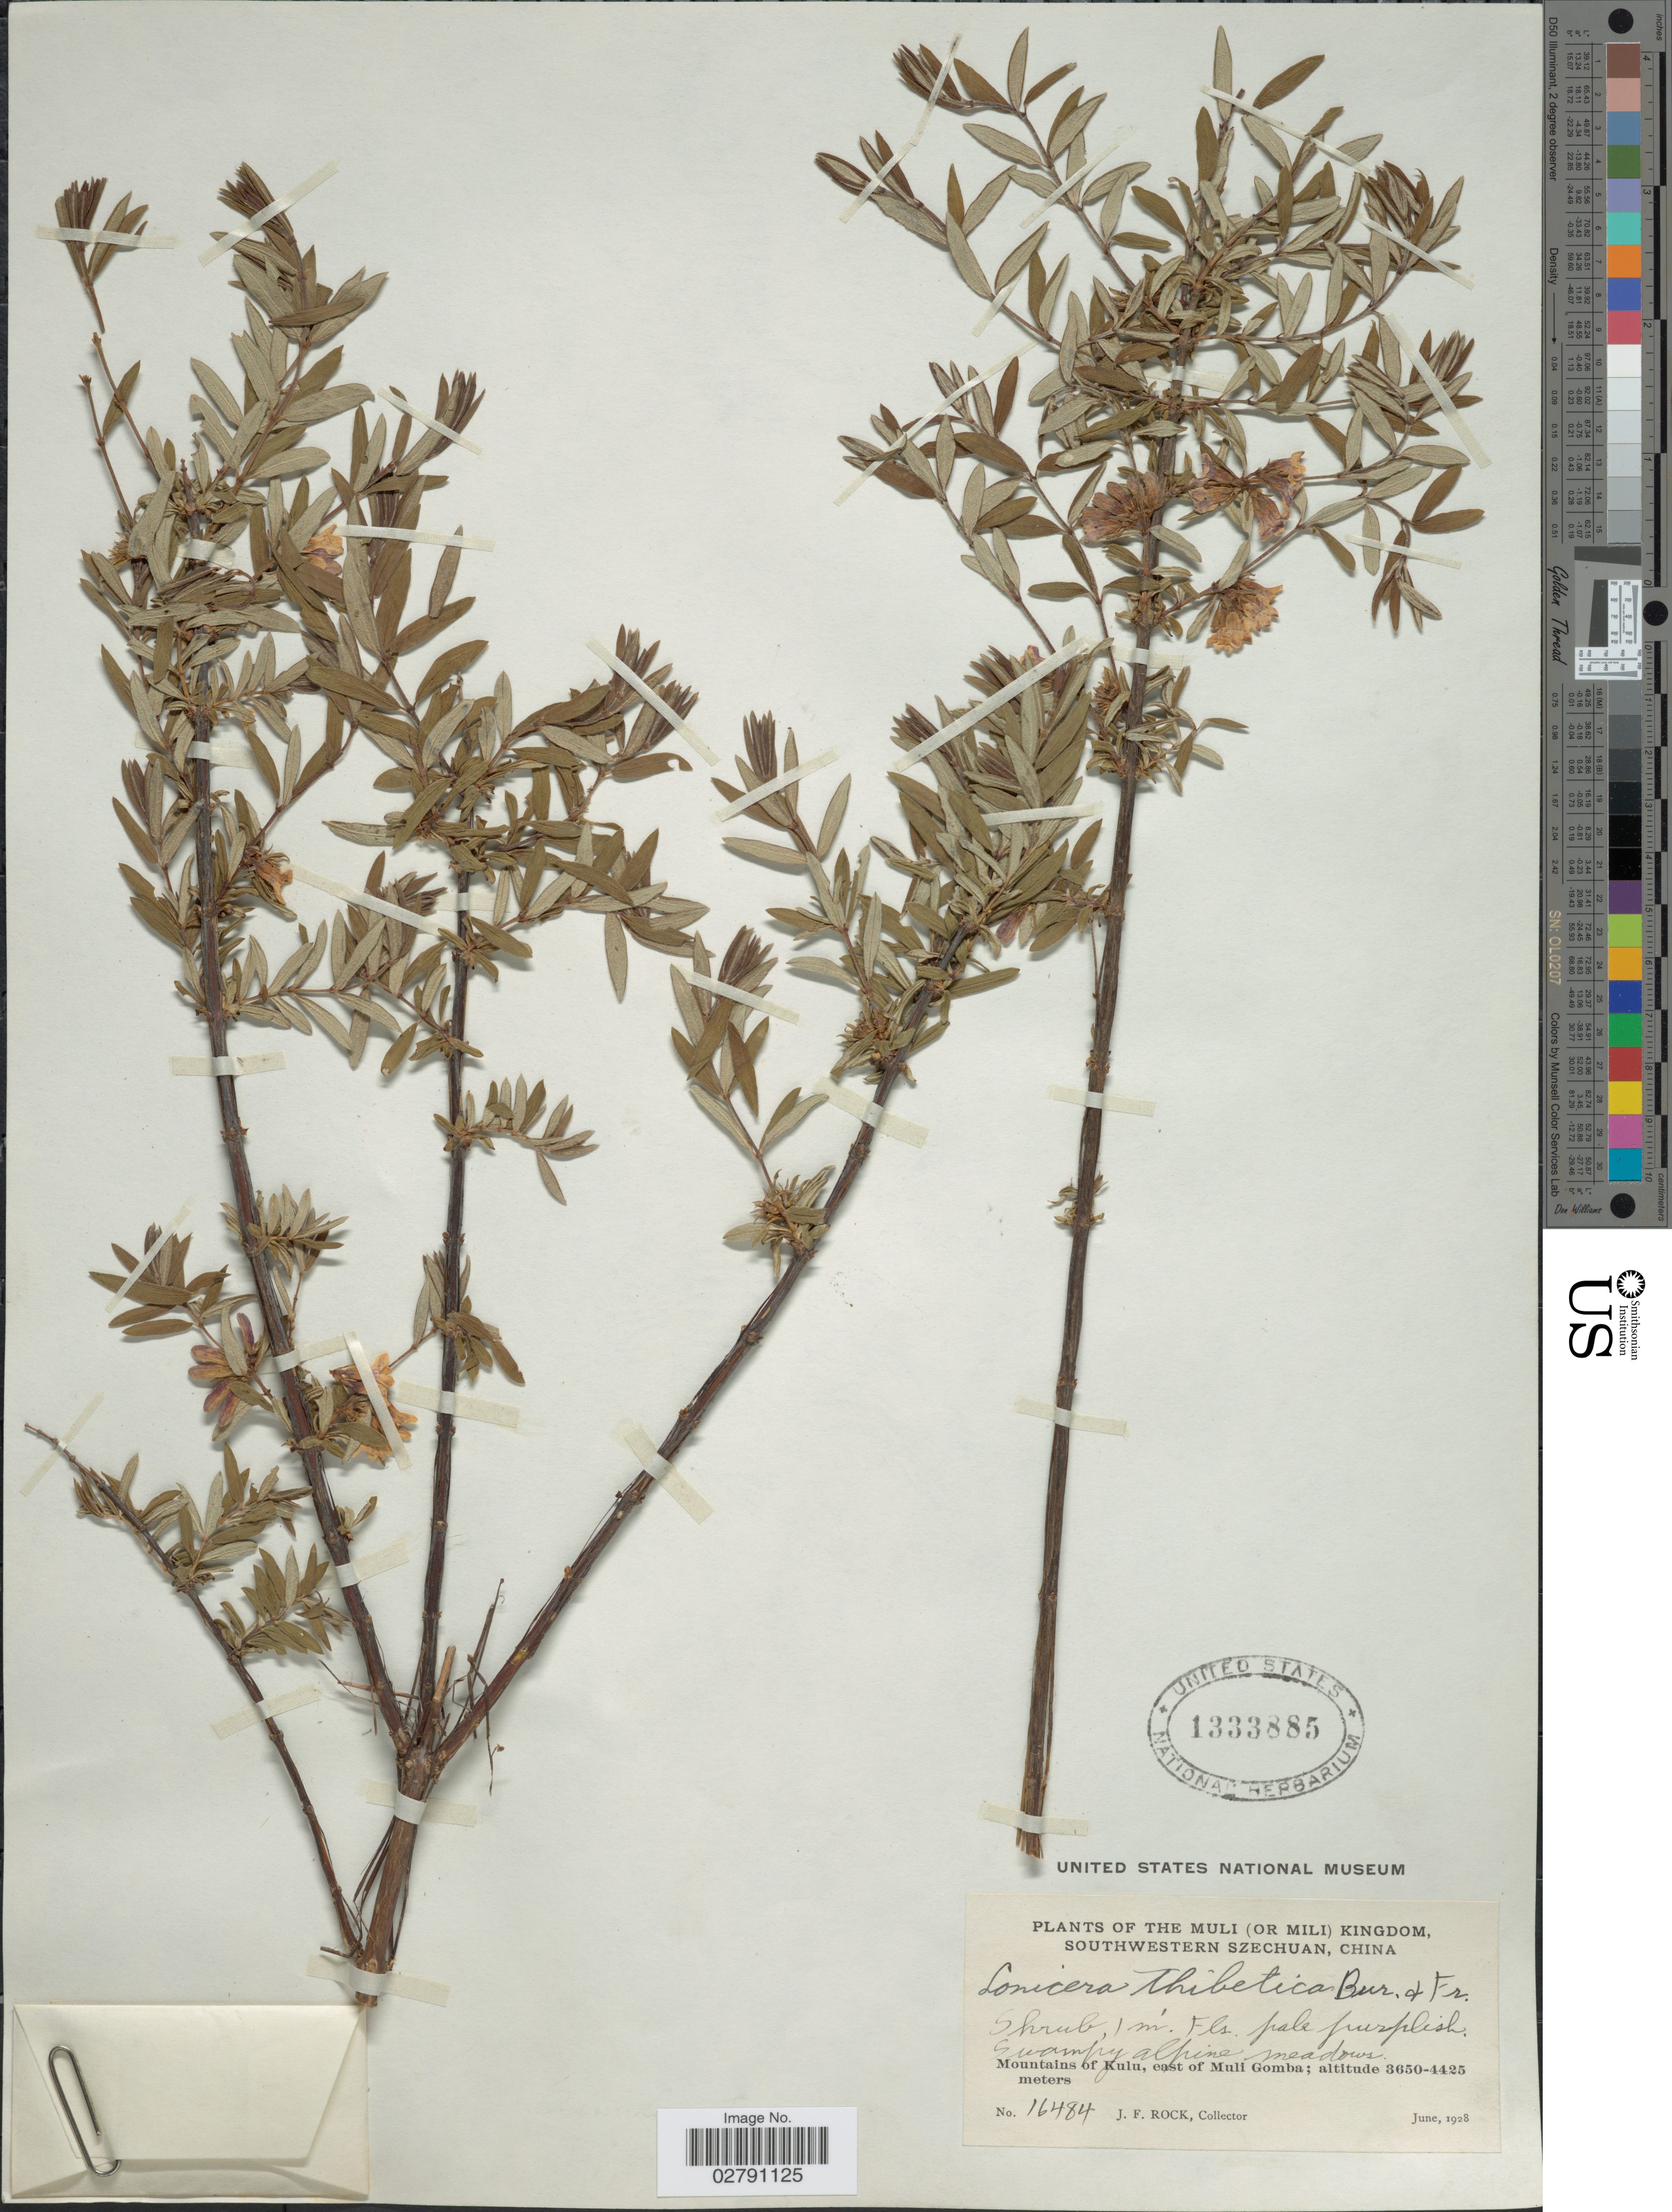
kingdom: Plantae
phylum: Tracheophyta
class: Magnoliopsida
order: Dipsacales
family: Caprifoliaceae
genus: Lonicera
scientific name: Lonicera thibetica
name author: Bureau & Franch.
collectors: J. Rock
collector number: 16484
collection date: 1928-06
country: China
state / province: Sichuan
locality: Muli (or Mili) Kingdom, Southwestern Szechuan. Mountains of Kulu, east of Muli Gomba.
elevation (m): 3650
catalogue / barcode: US 1333885